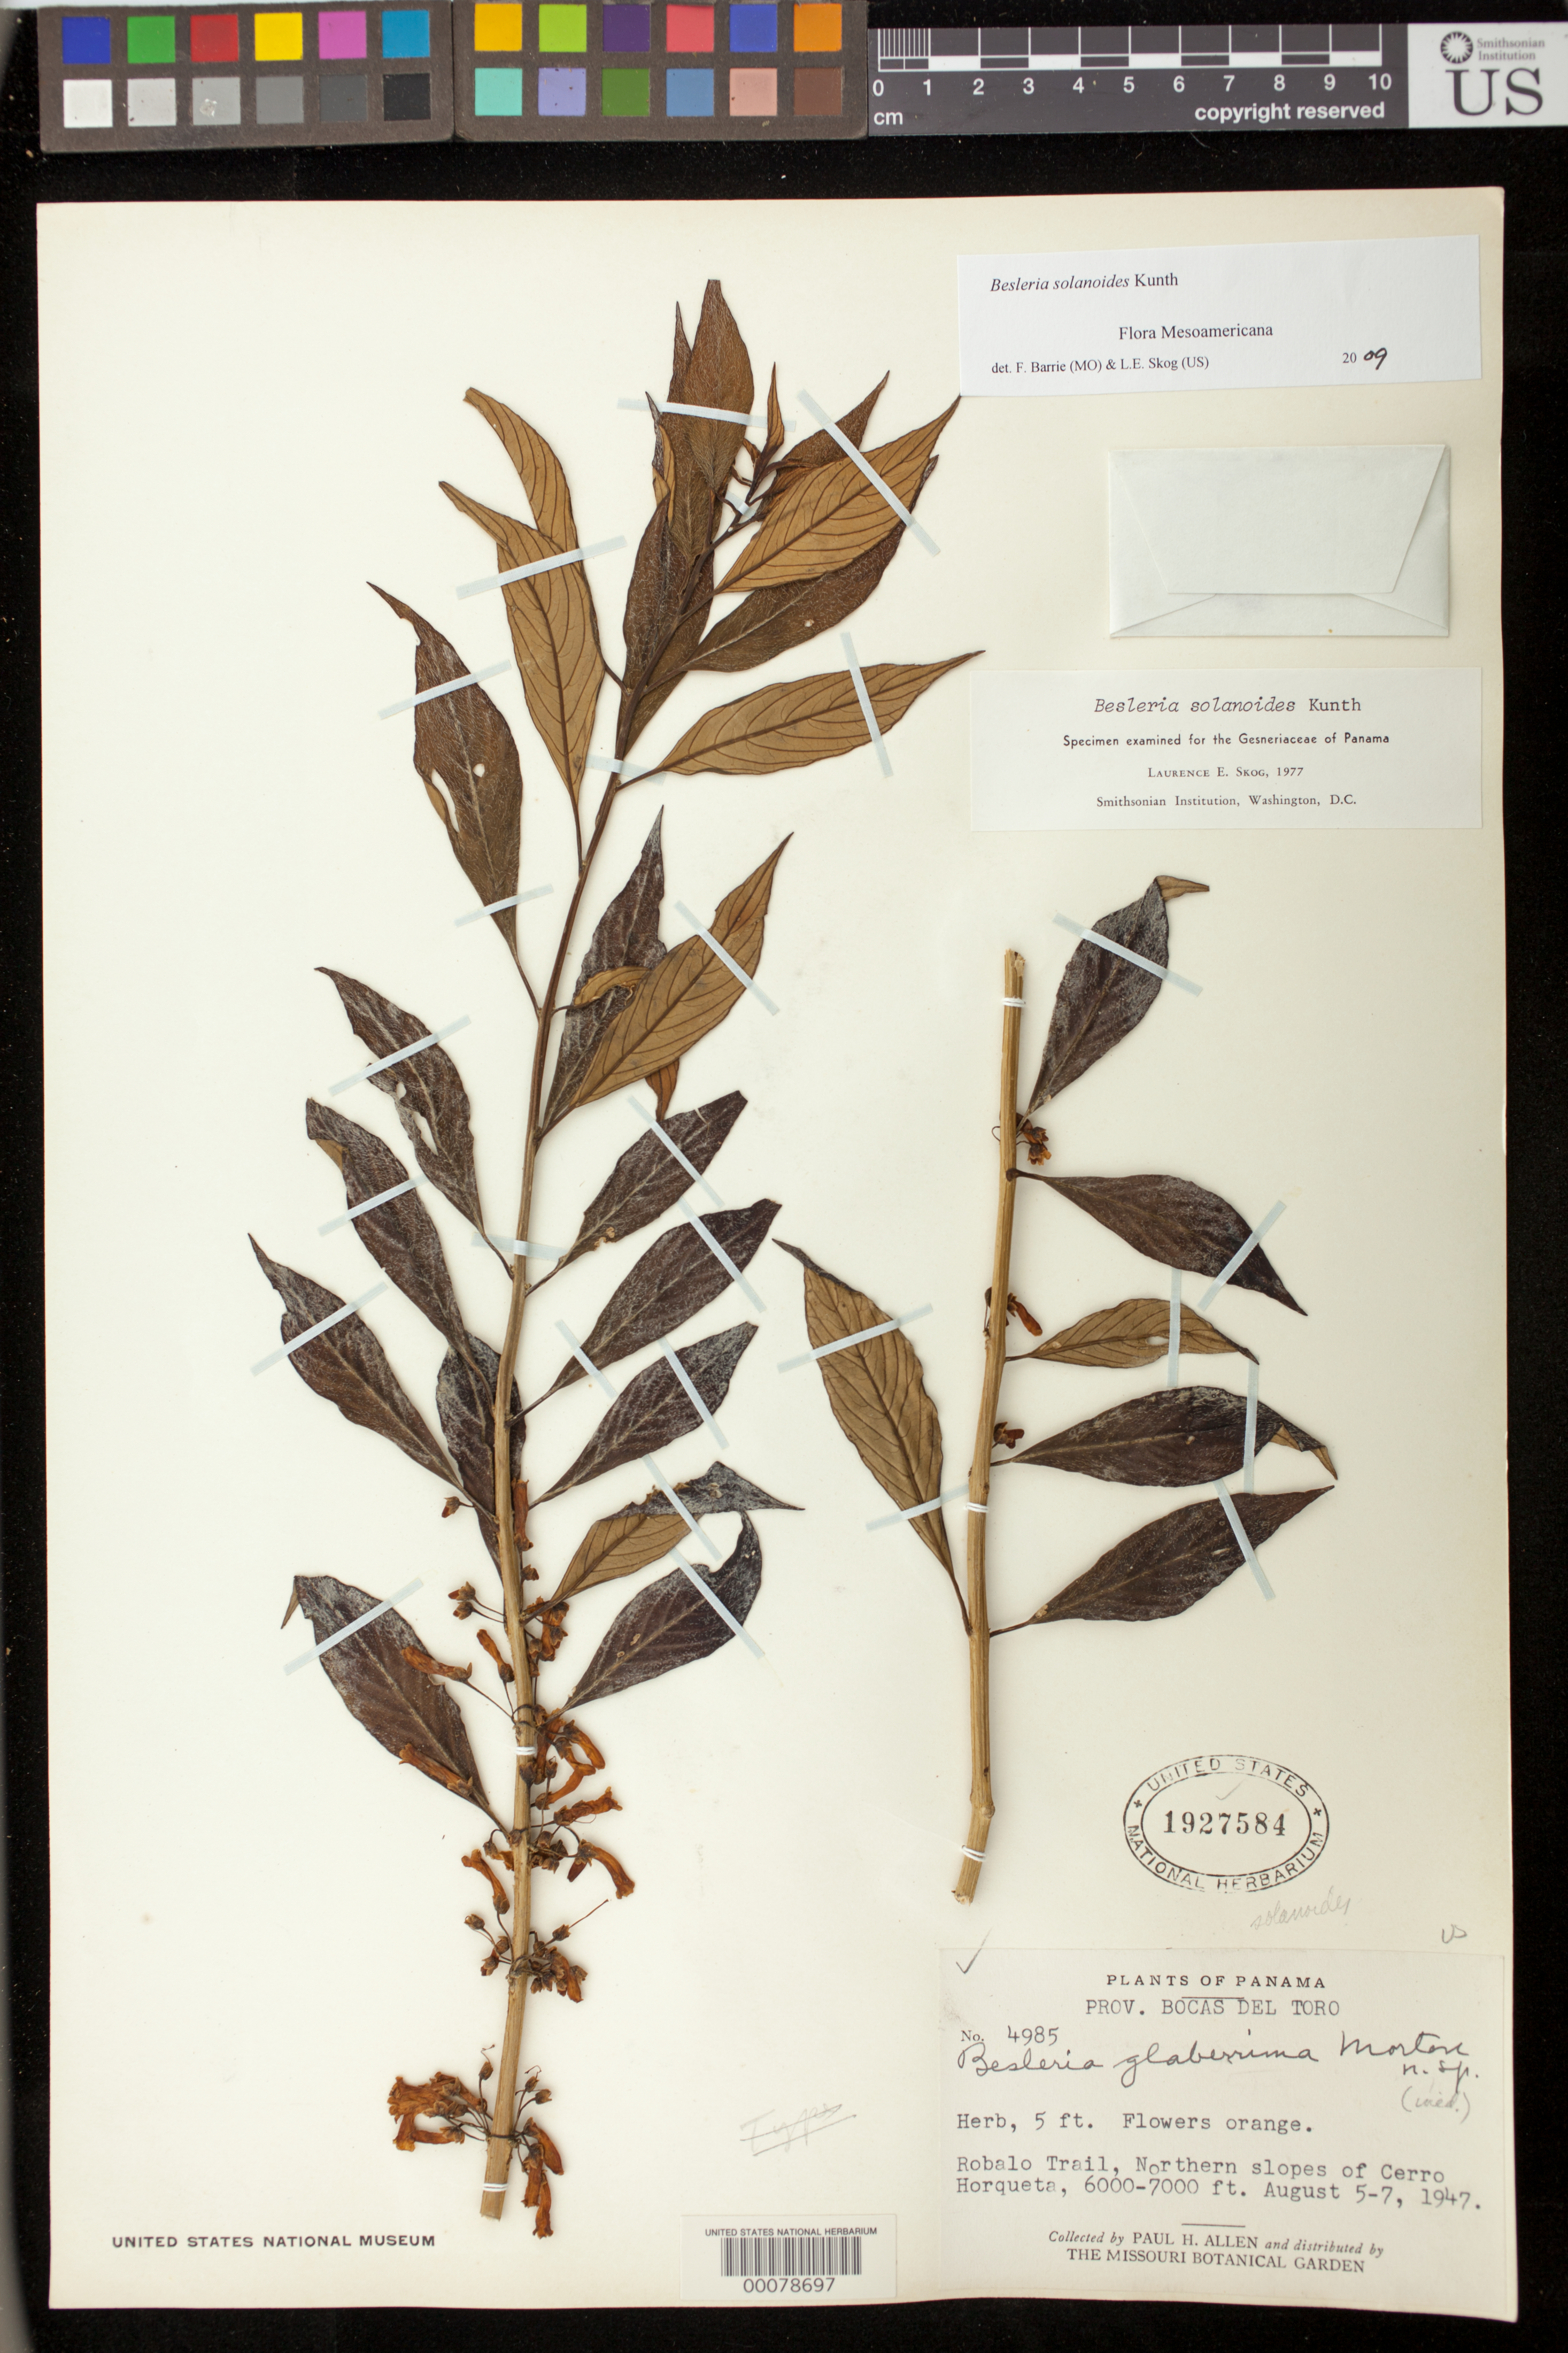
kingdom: Plantae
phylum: Tracheophyta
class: Magnoliopsida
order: Lamiales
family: Gesneriaceae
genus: Besleria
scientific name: Besleria solanoides var. solanoides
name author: Kunth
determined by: Skog, Laurence E.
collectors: P. H. Allen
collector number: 4985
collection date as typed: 5-7 Aug 1947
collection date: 1947-08-05/1947-08-07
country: Panama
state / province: Bocas del Toro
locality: Robalo trail, northern slopes of Cerro Horqueta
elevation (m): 1829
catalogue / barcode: US 1927584